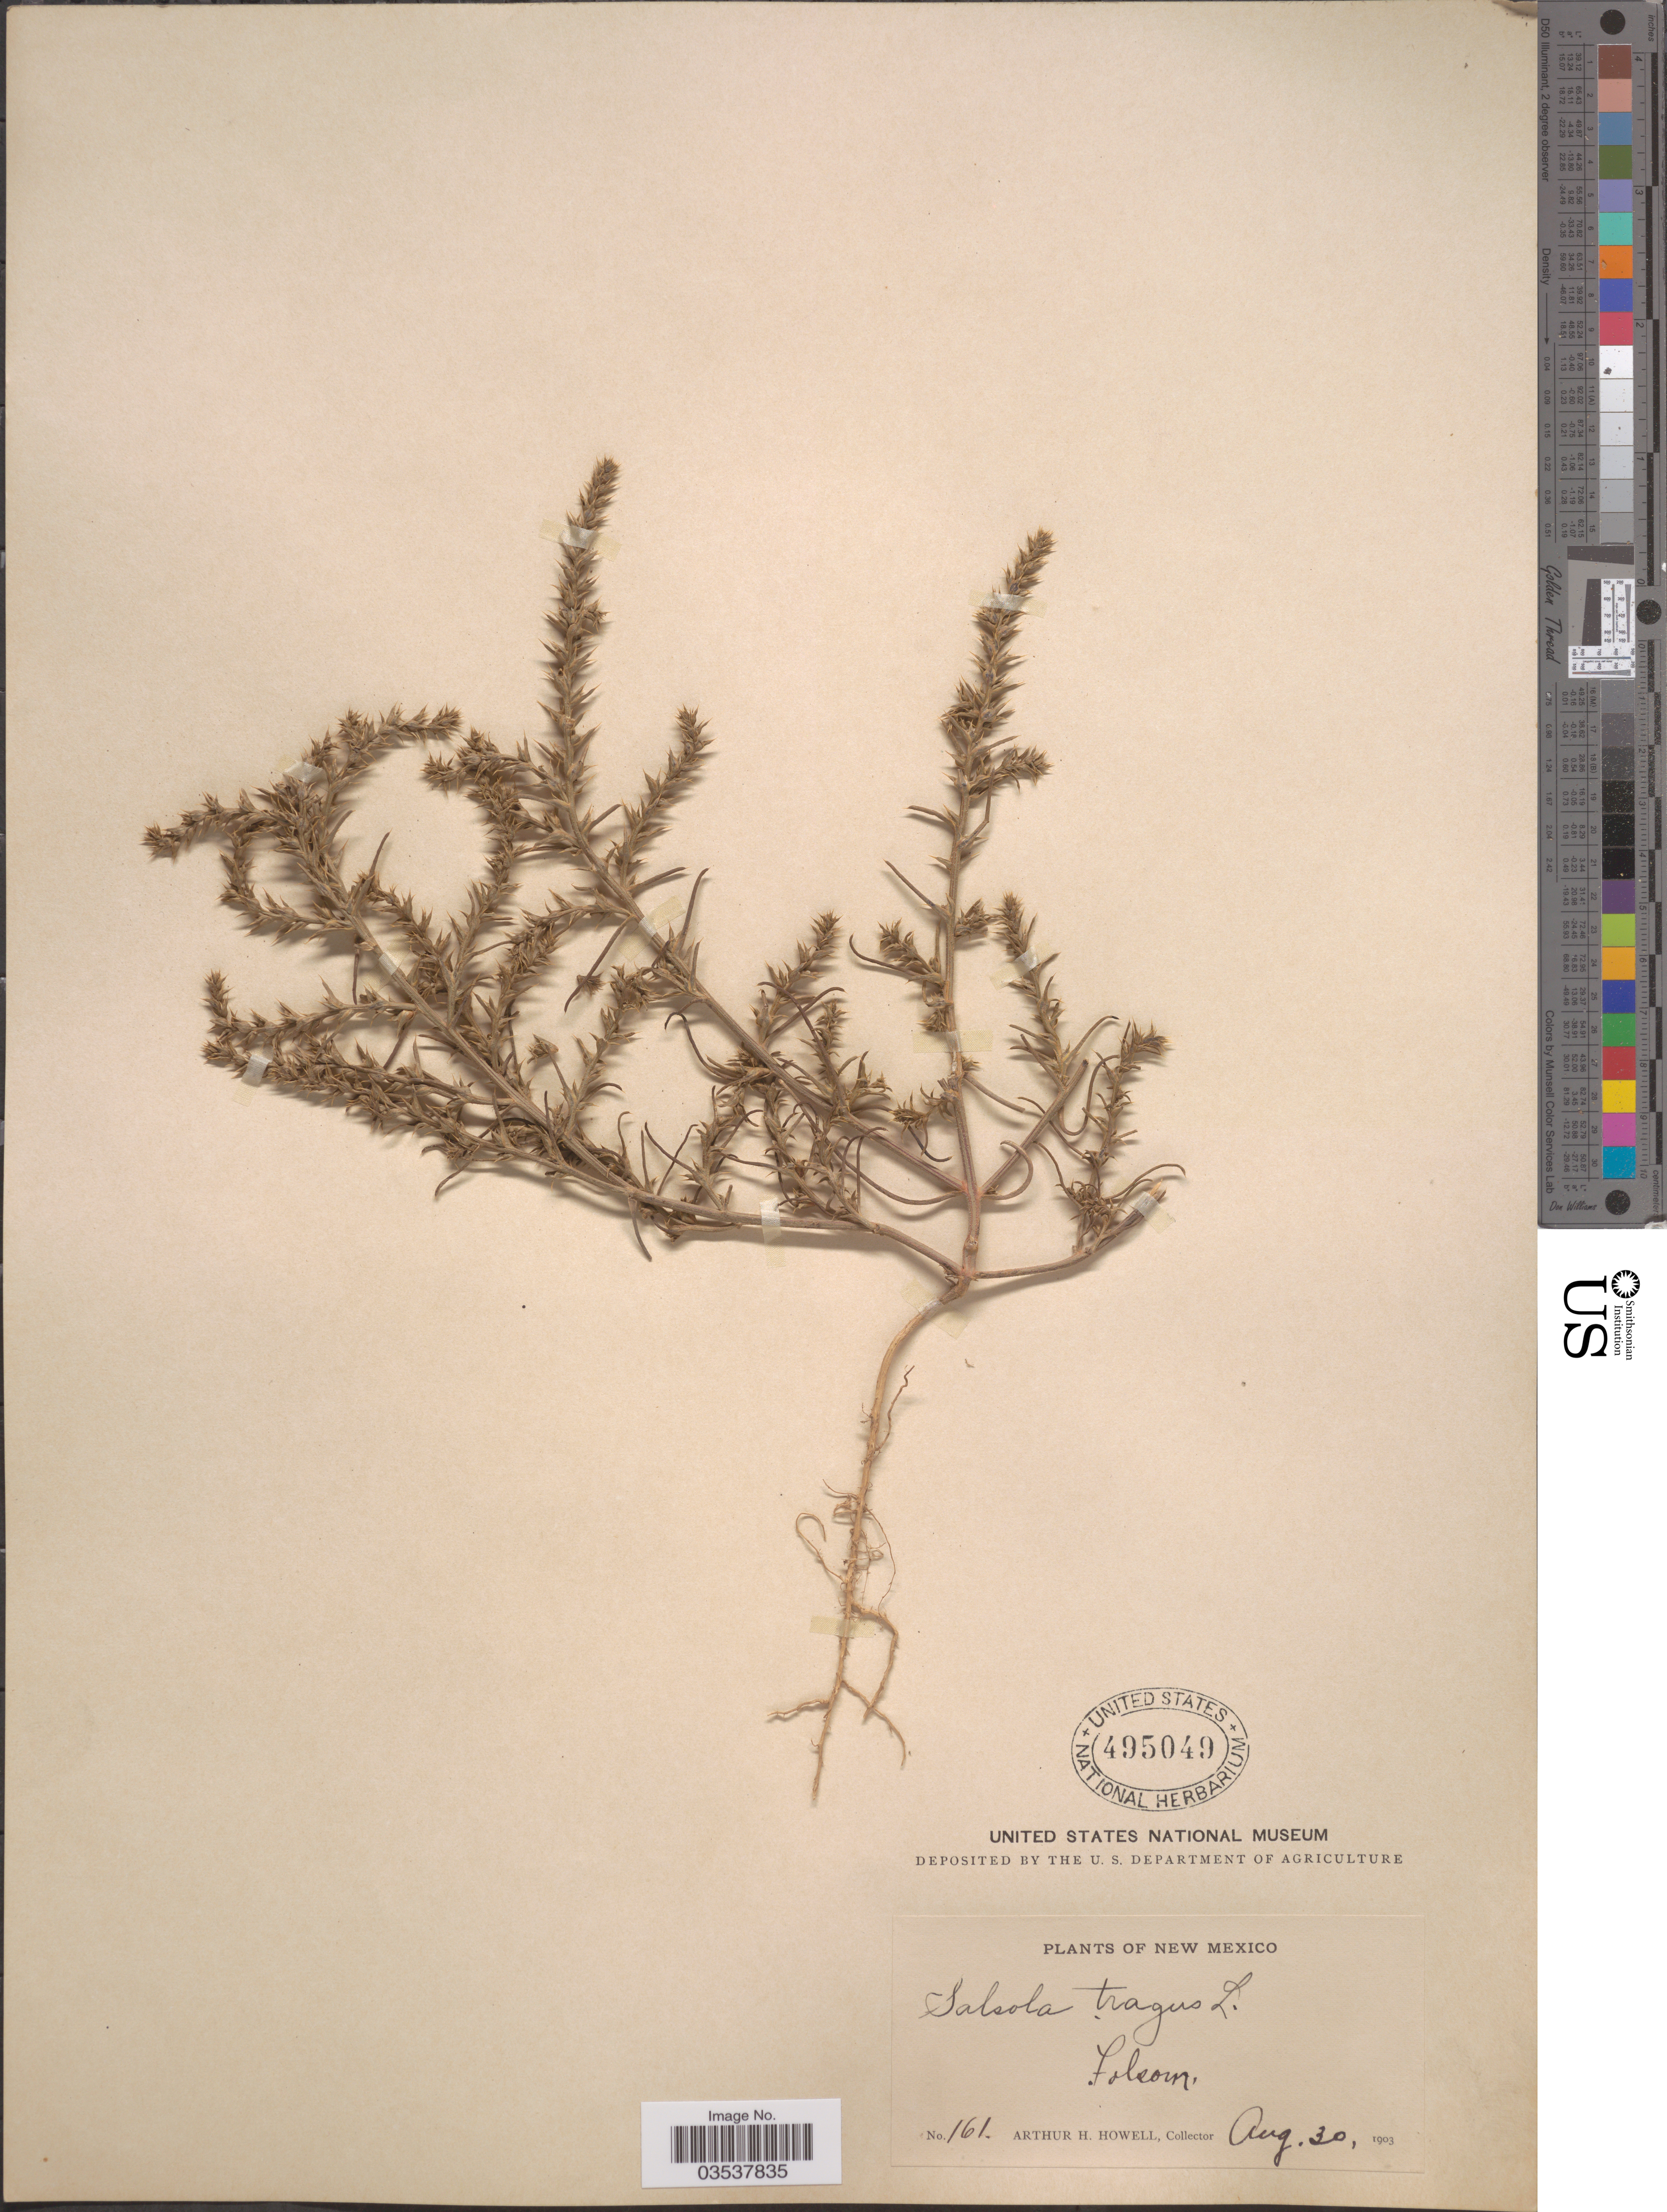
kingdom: Plantae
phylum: Tracheophyta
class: Magnoliopsida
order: Caryophyllales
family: Amaranthaceae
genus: Salsola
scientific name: Salsola pestifer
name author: A. Nelson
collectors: A. H. Howell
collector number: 161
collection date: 1903-08-30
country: United States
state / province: New Mexico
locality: Folsom.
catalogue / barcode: US 495049